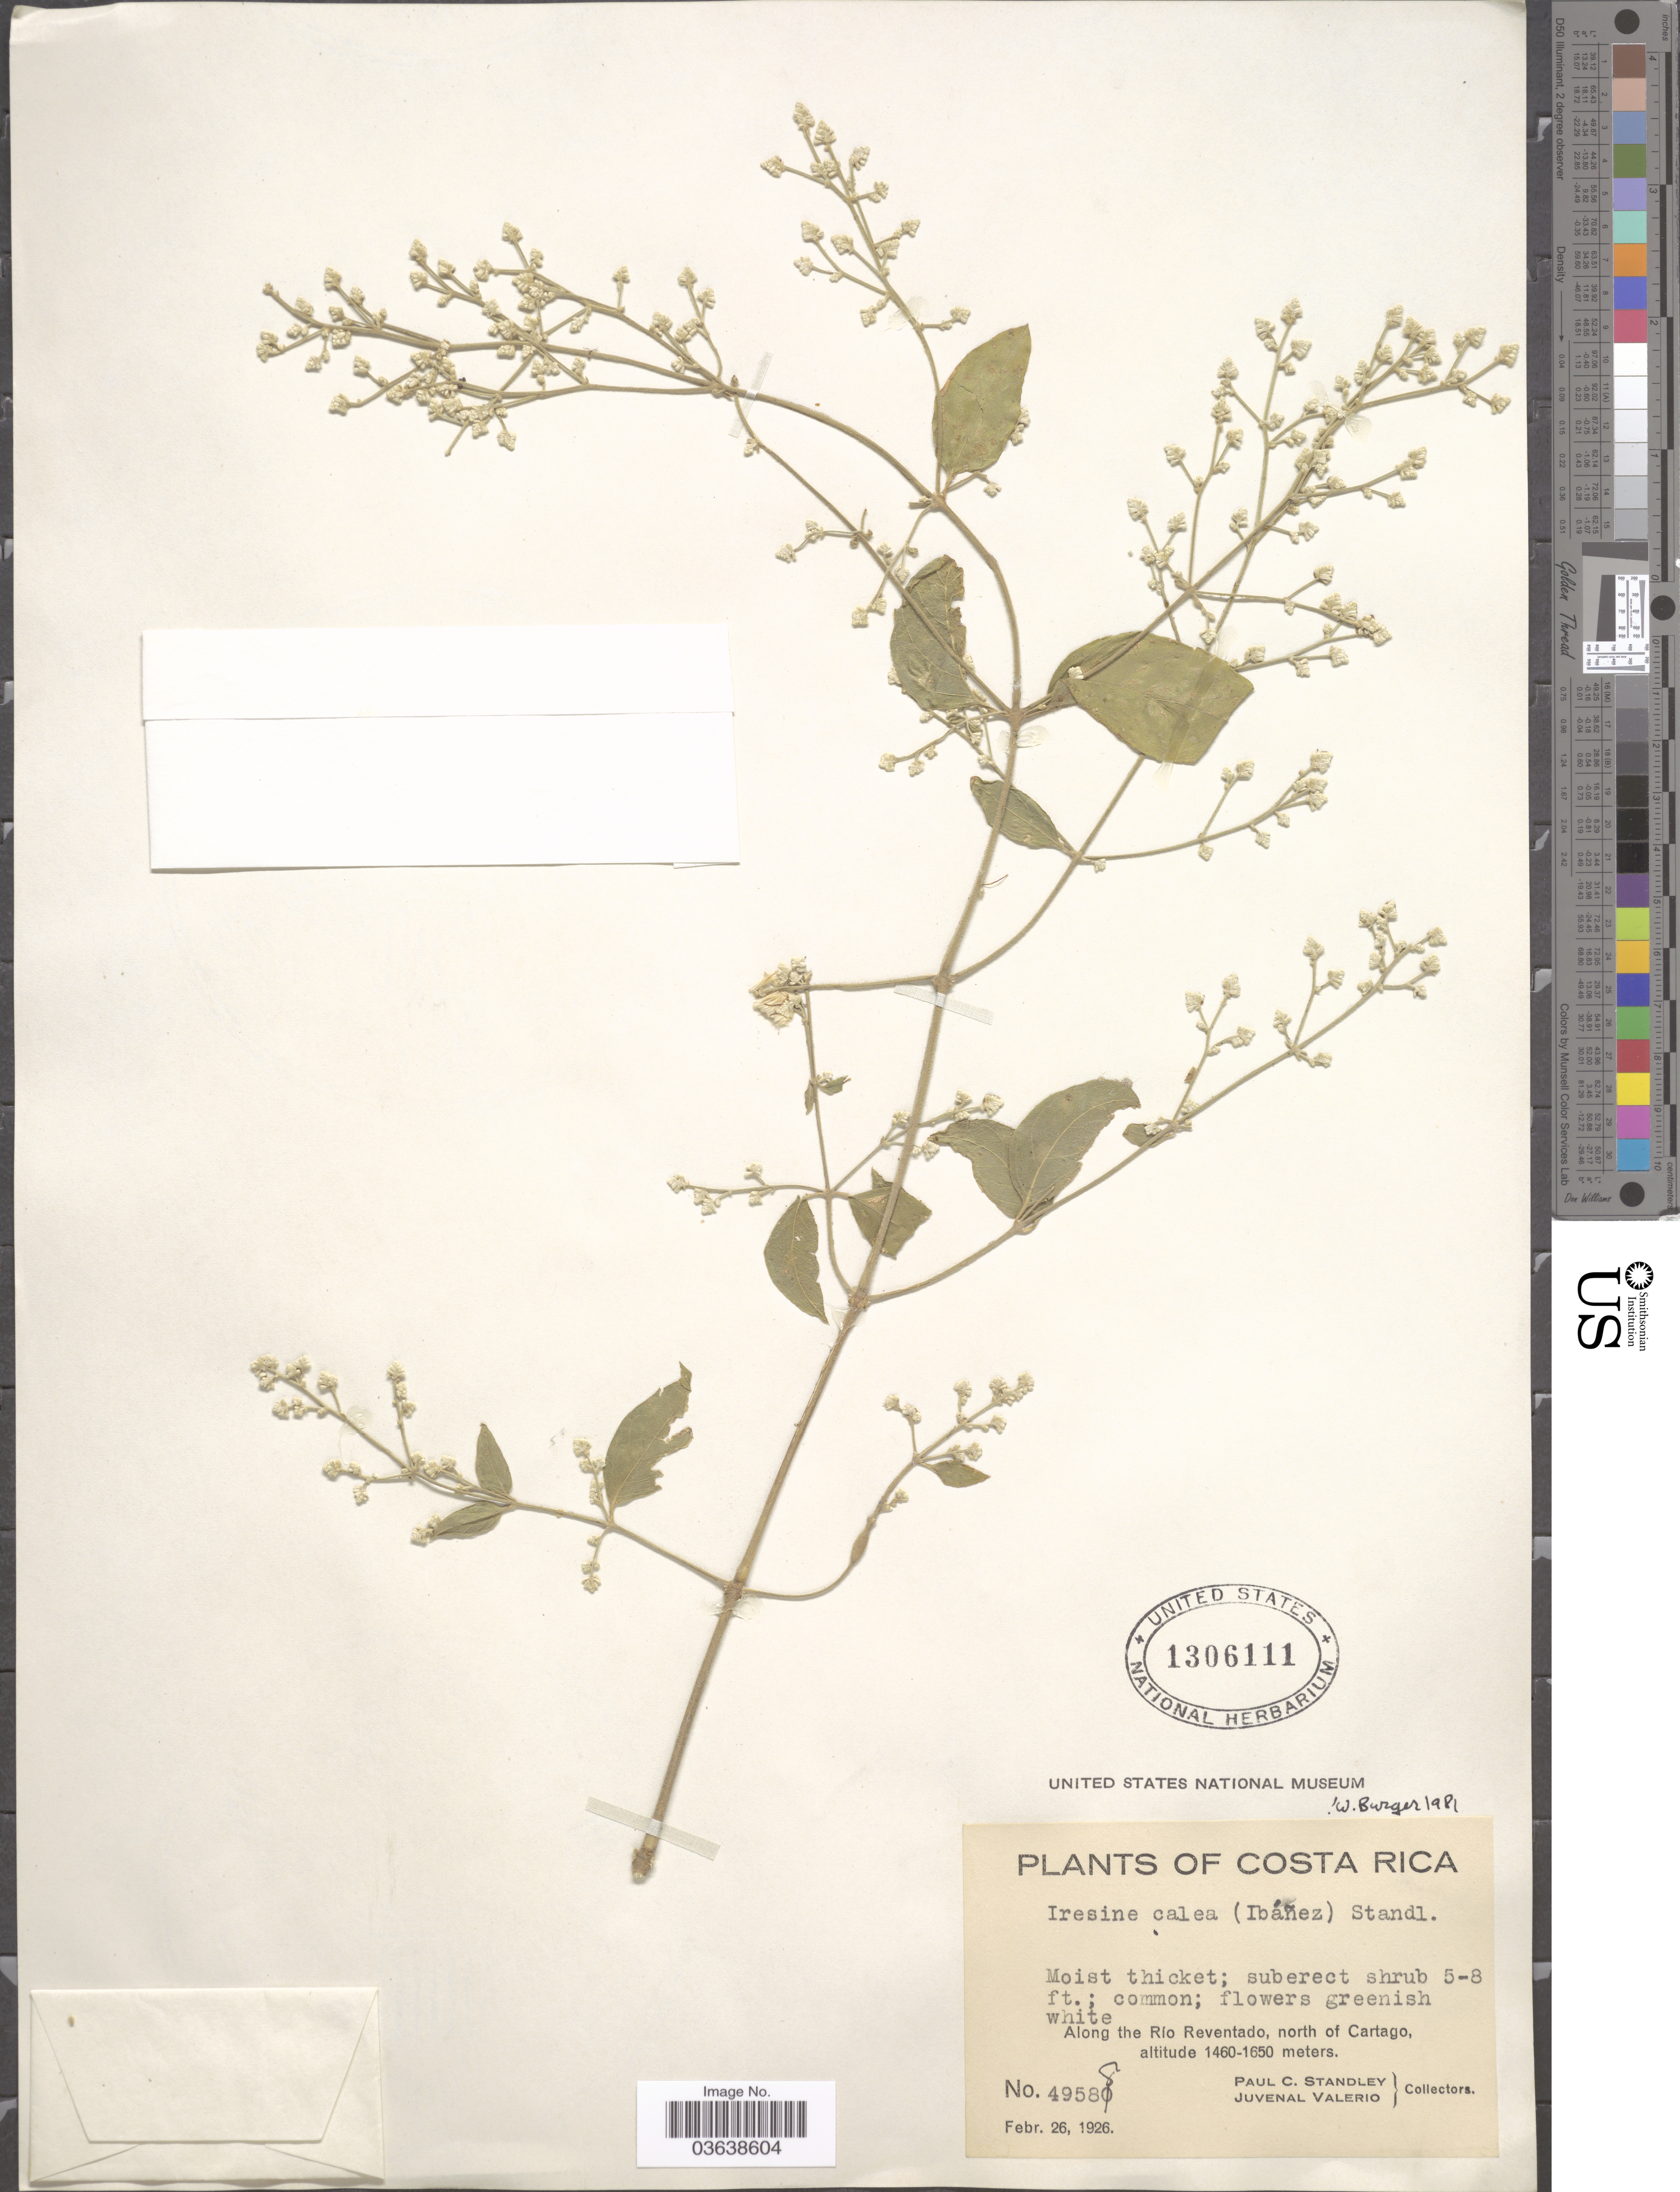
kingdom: Plantae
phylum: Tracheophyta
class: Magnoliopsida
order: Caryophyllales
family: Amaranthaceae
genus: Iresine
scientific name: Iresine calea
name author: (Ibáñez) Standl.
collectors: P. C. Standley & J. Valerio R.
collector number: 49588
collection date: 1926-02-26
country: Costa Rica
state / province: Cartago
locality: Along the Río Reventado, north of Cartago.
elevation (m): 1460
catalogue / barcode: US 1306111